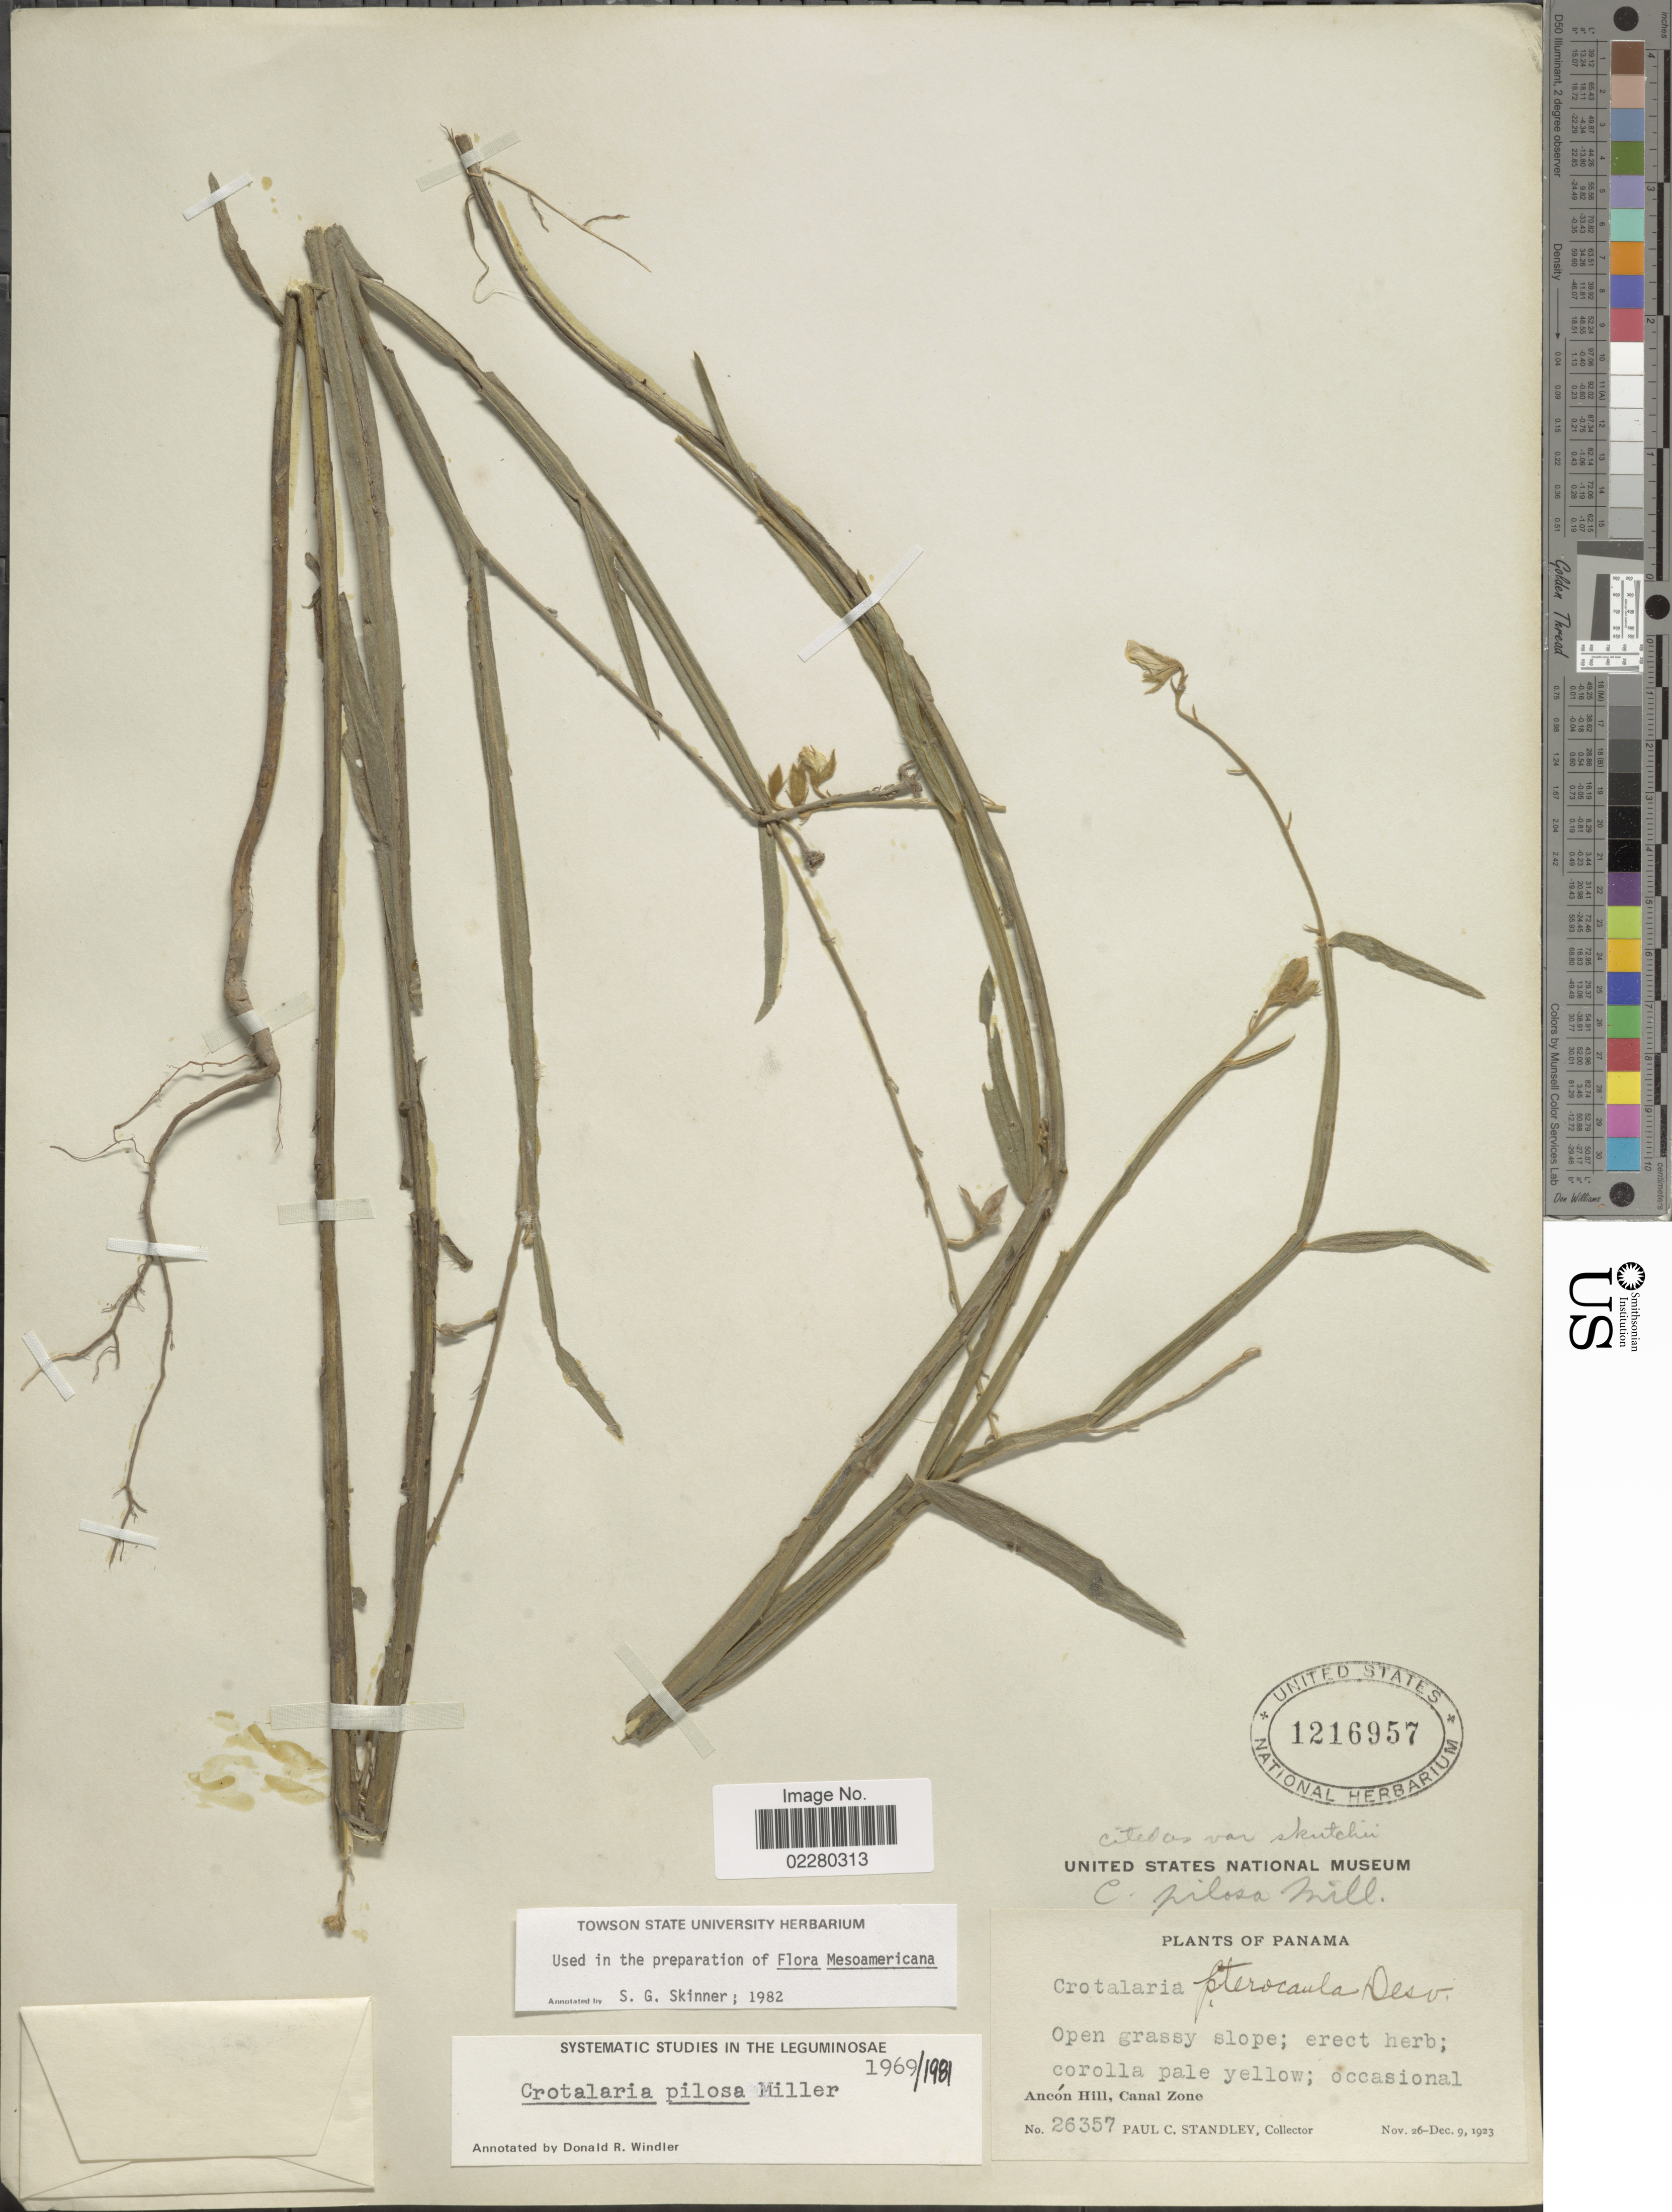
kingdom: Plantae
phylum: Tracheophyta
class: Magnoliopsida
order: Fabales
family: Fabaceae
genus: Crotalaria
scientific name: Crotalaria pilosa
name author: Mill.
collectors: P. C. Standley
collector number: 26357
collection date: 1923-11-26/1923-12-09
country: Panama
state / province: Colón / Panamá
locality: Ancón Hill, Canal Zone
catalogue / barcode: US 1216957